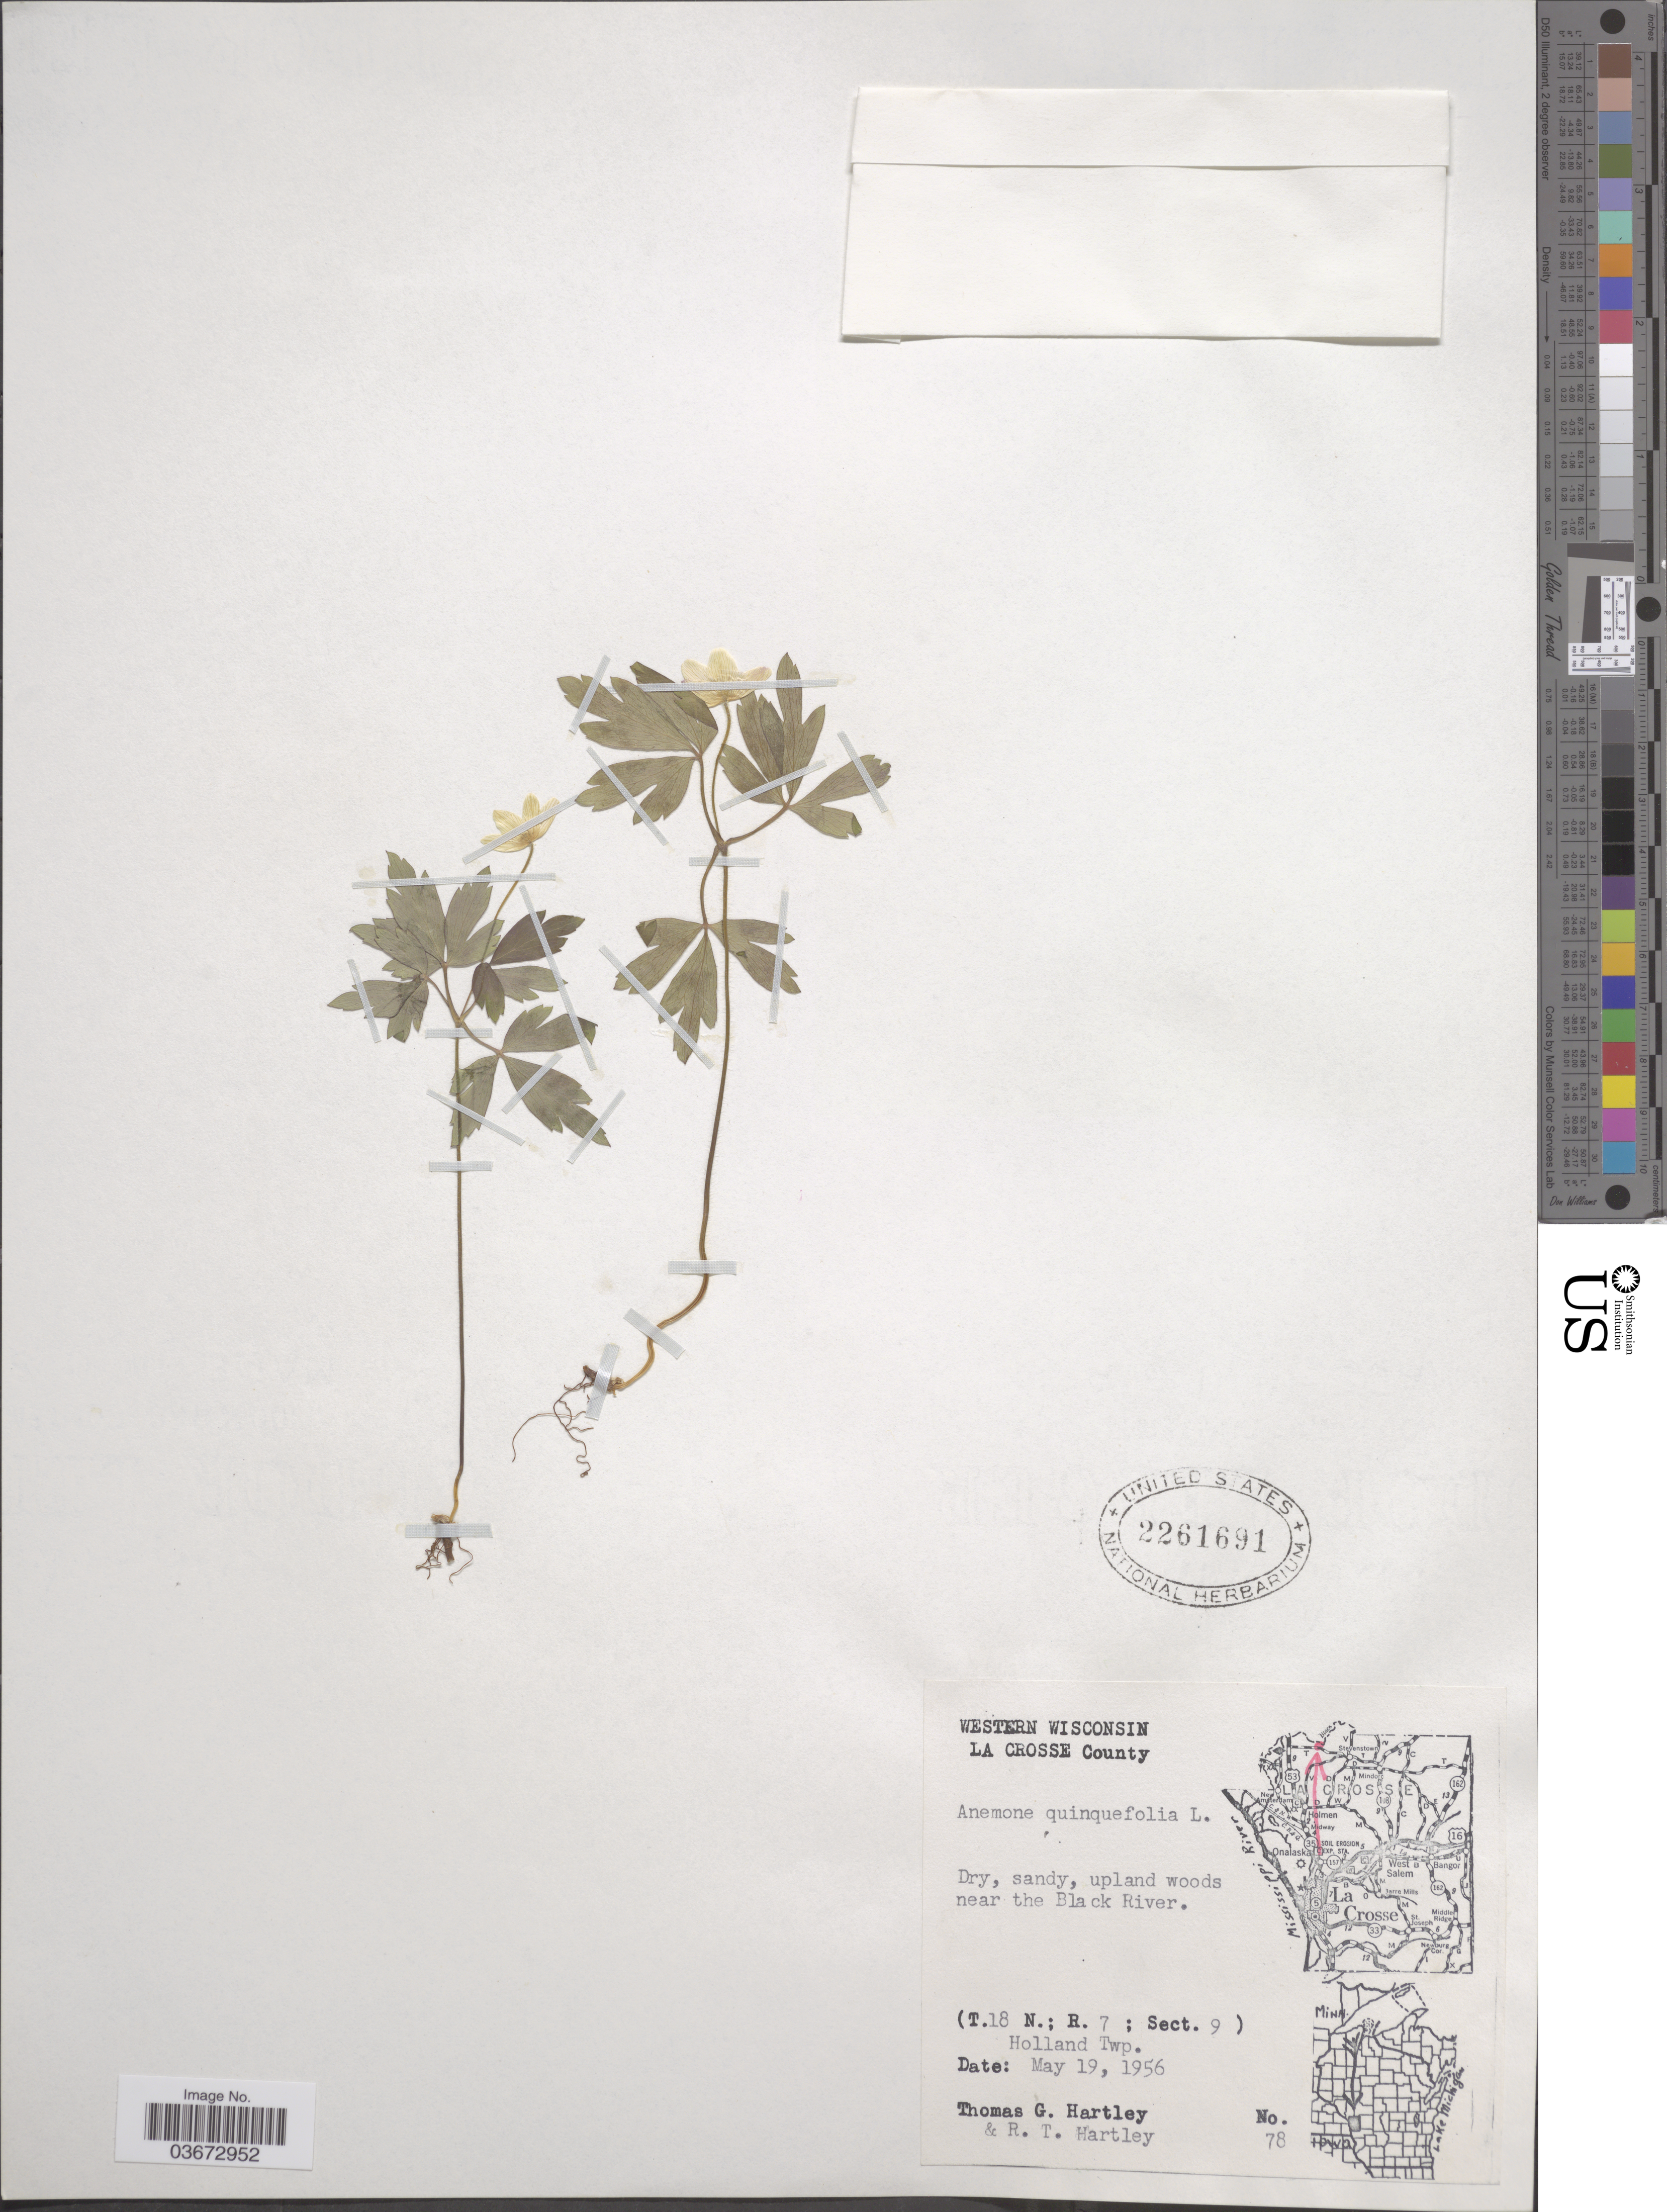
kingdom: Plantae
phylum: Tracheophyta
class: Magnoliopsida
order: Ranunculales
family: Ranunculaceae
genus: Anemone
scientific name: Anemone quinquefolia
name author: L.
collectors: T. G. Hartley & R. T. Hartley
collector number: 78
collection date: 1956-05-19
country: United States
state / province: Wisconsin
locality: Western Wisconsin. La Crosse County. Upland woods near the Black River. (T.18 N.; R. 7 ; Sect. 9) Holland Twp.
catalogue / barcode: US 2261691